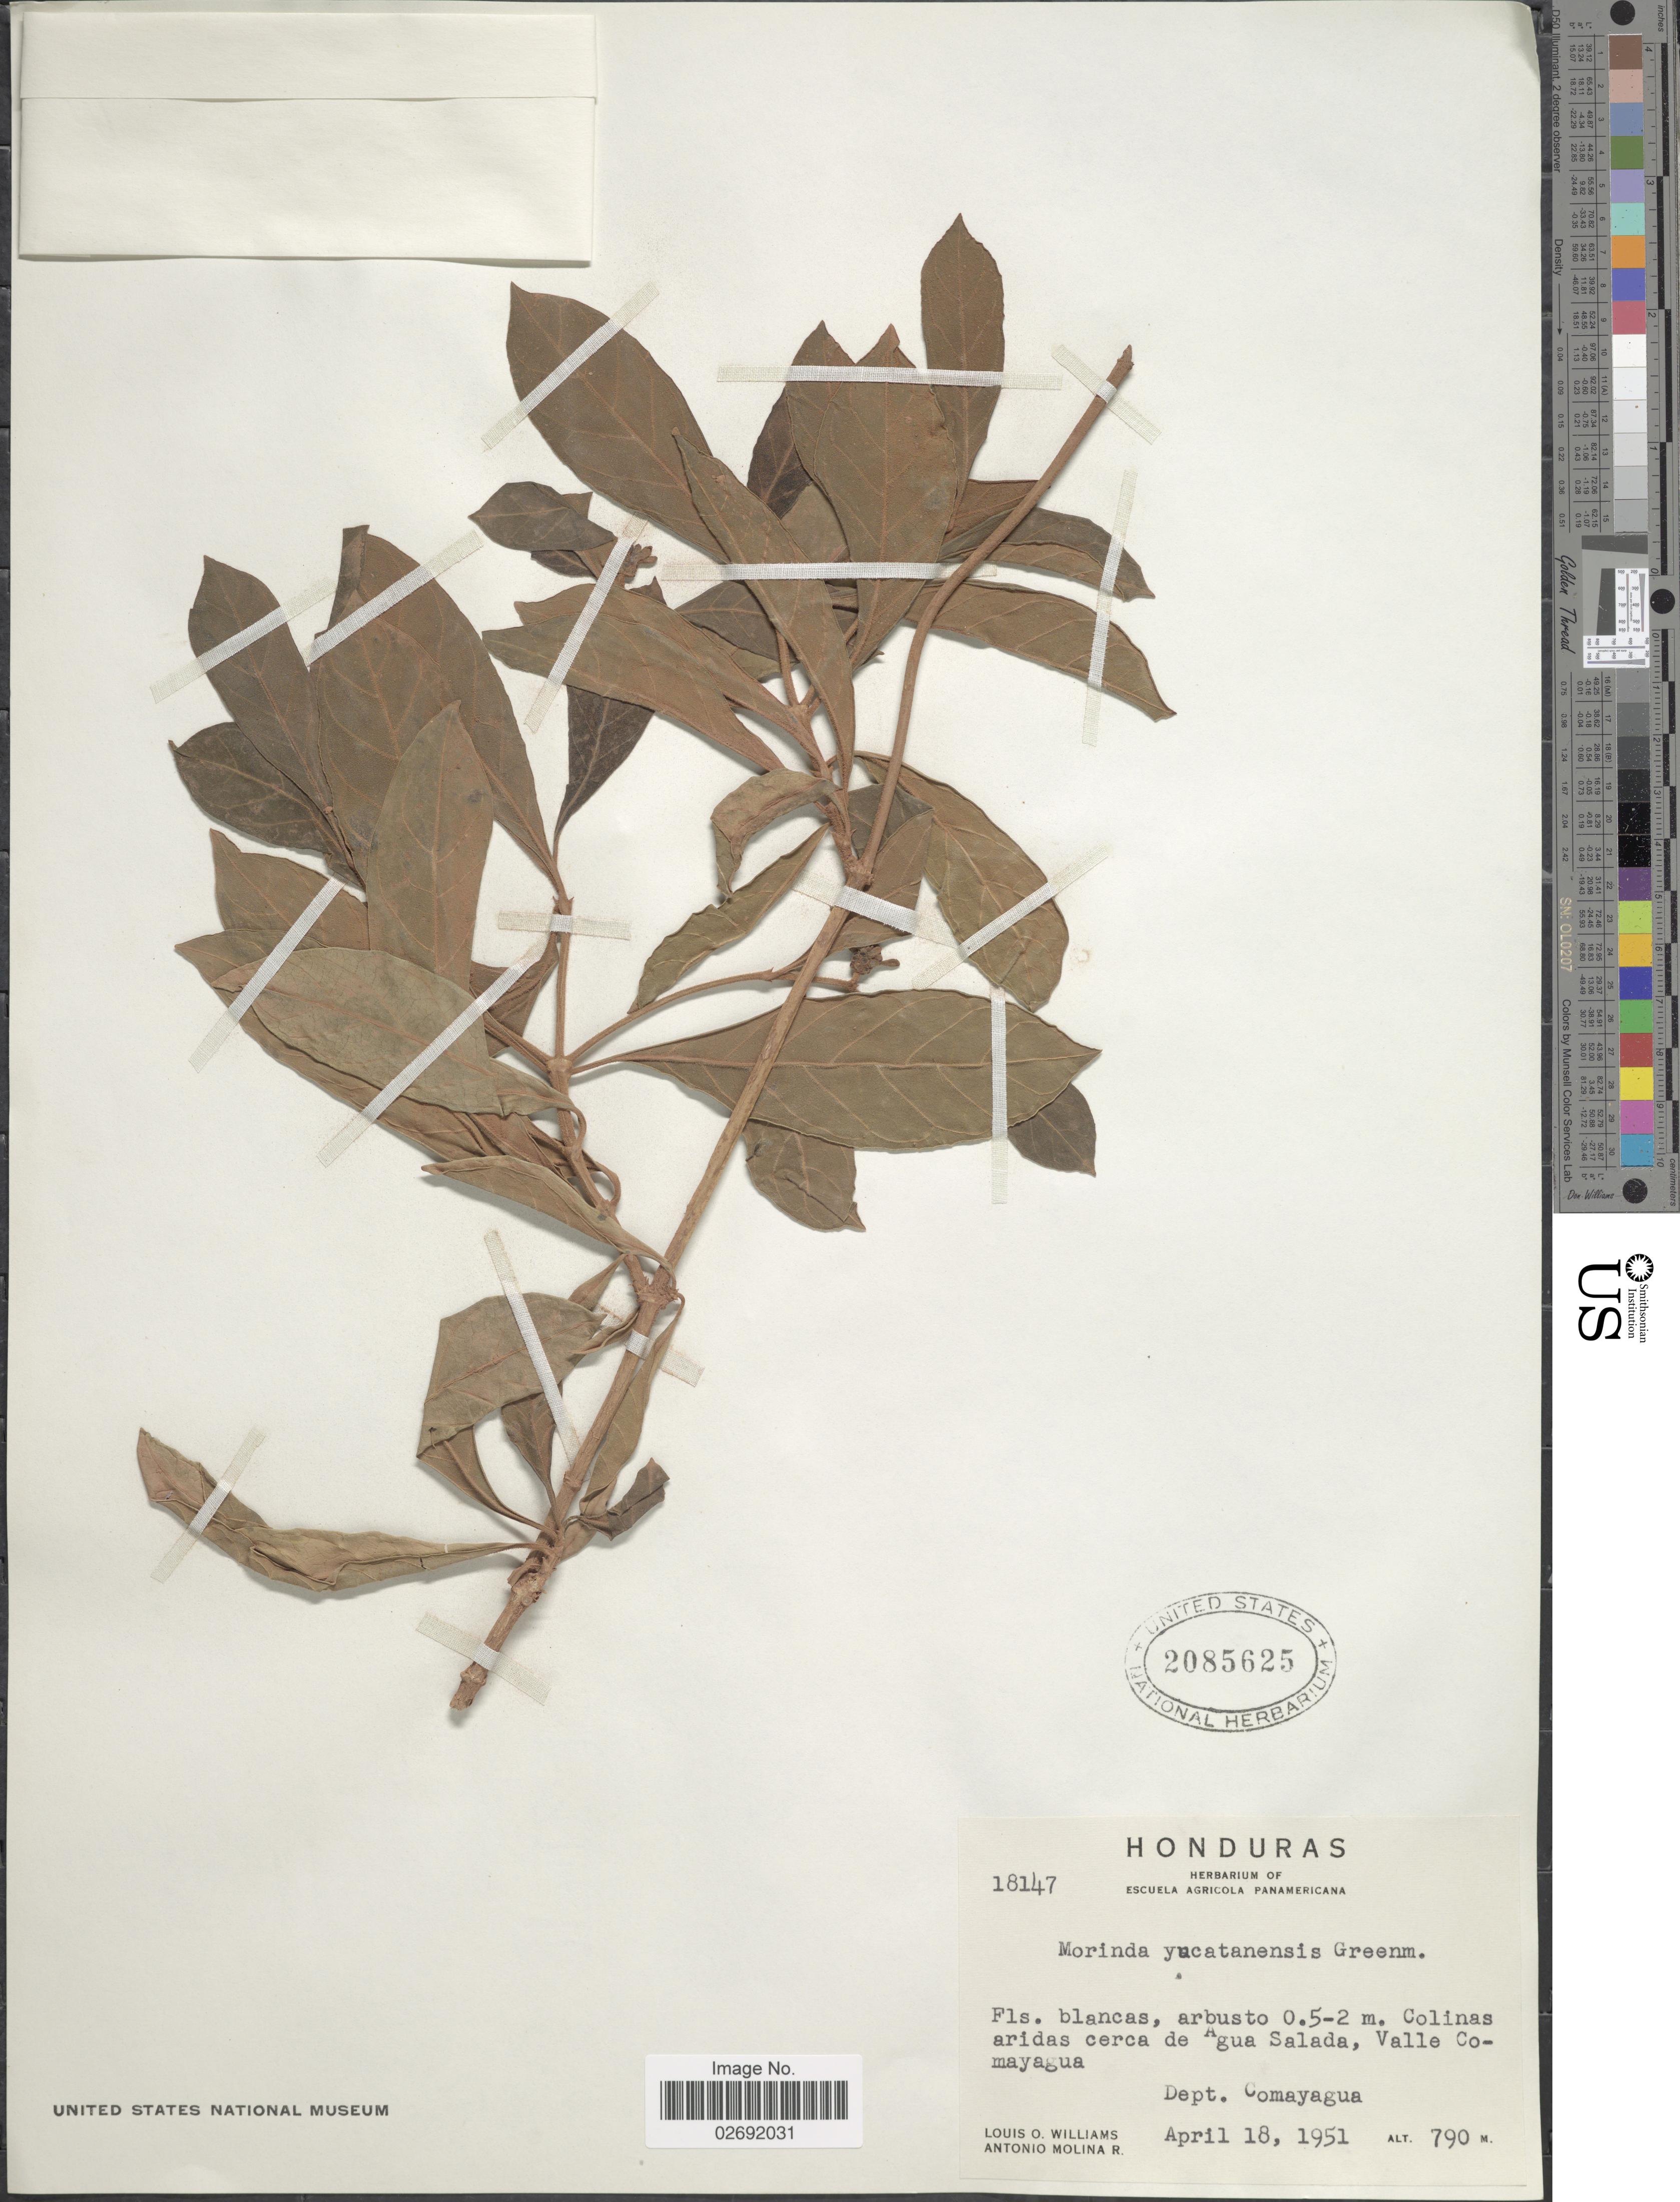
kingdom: Plantae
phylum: Tracheophyta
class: Magnoliopsida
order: Gentianales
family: Rubiaceae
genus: Morinda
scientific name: Morinda yucatanensis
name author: Greenm.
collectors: L. O. Williams & A. Molina R.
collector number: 18147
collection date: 1951-04-18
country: Honduras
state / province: Comayagua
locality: Colinas aridas cerca de Agua Salada, Valle Comayagua, Dept. Comayagua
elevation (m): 790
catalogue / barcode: US 2085625